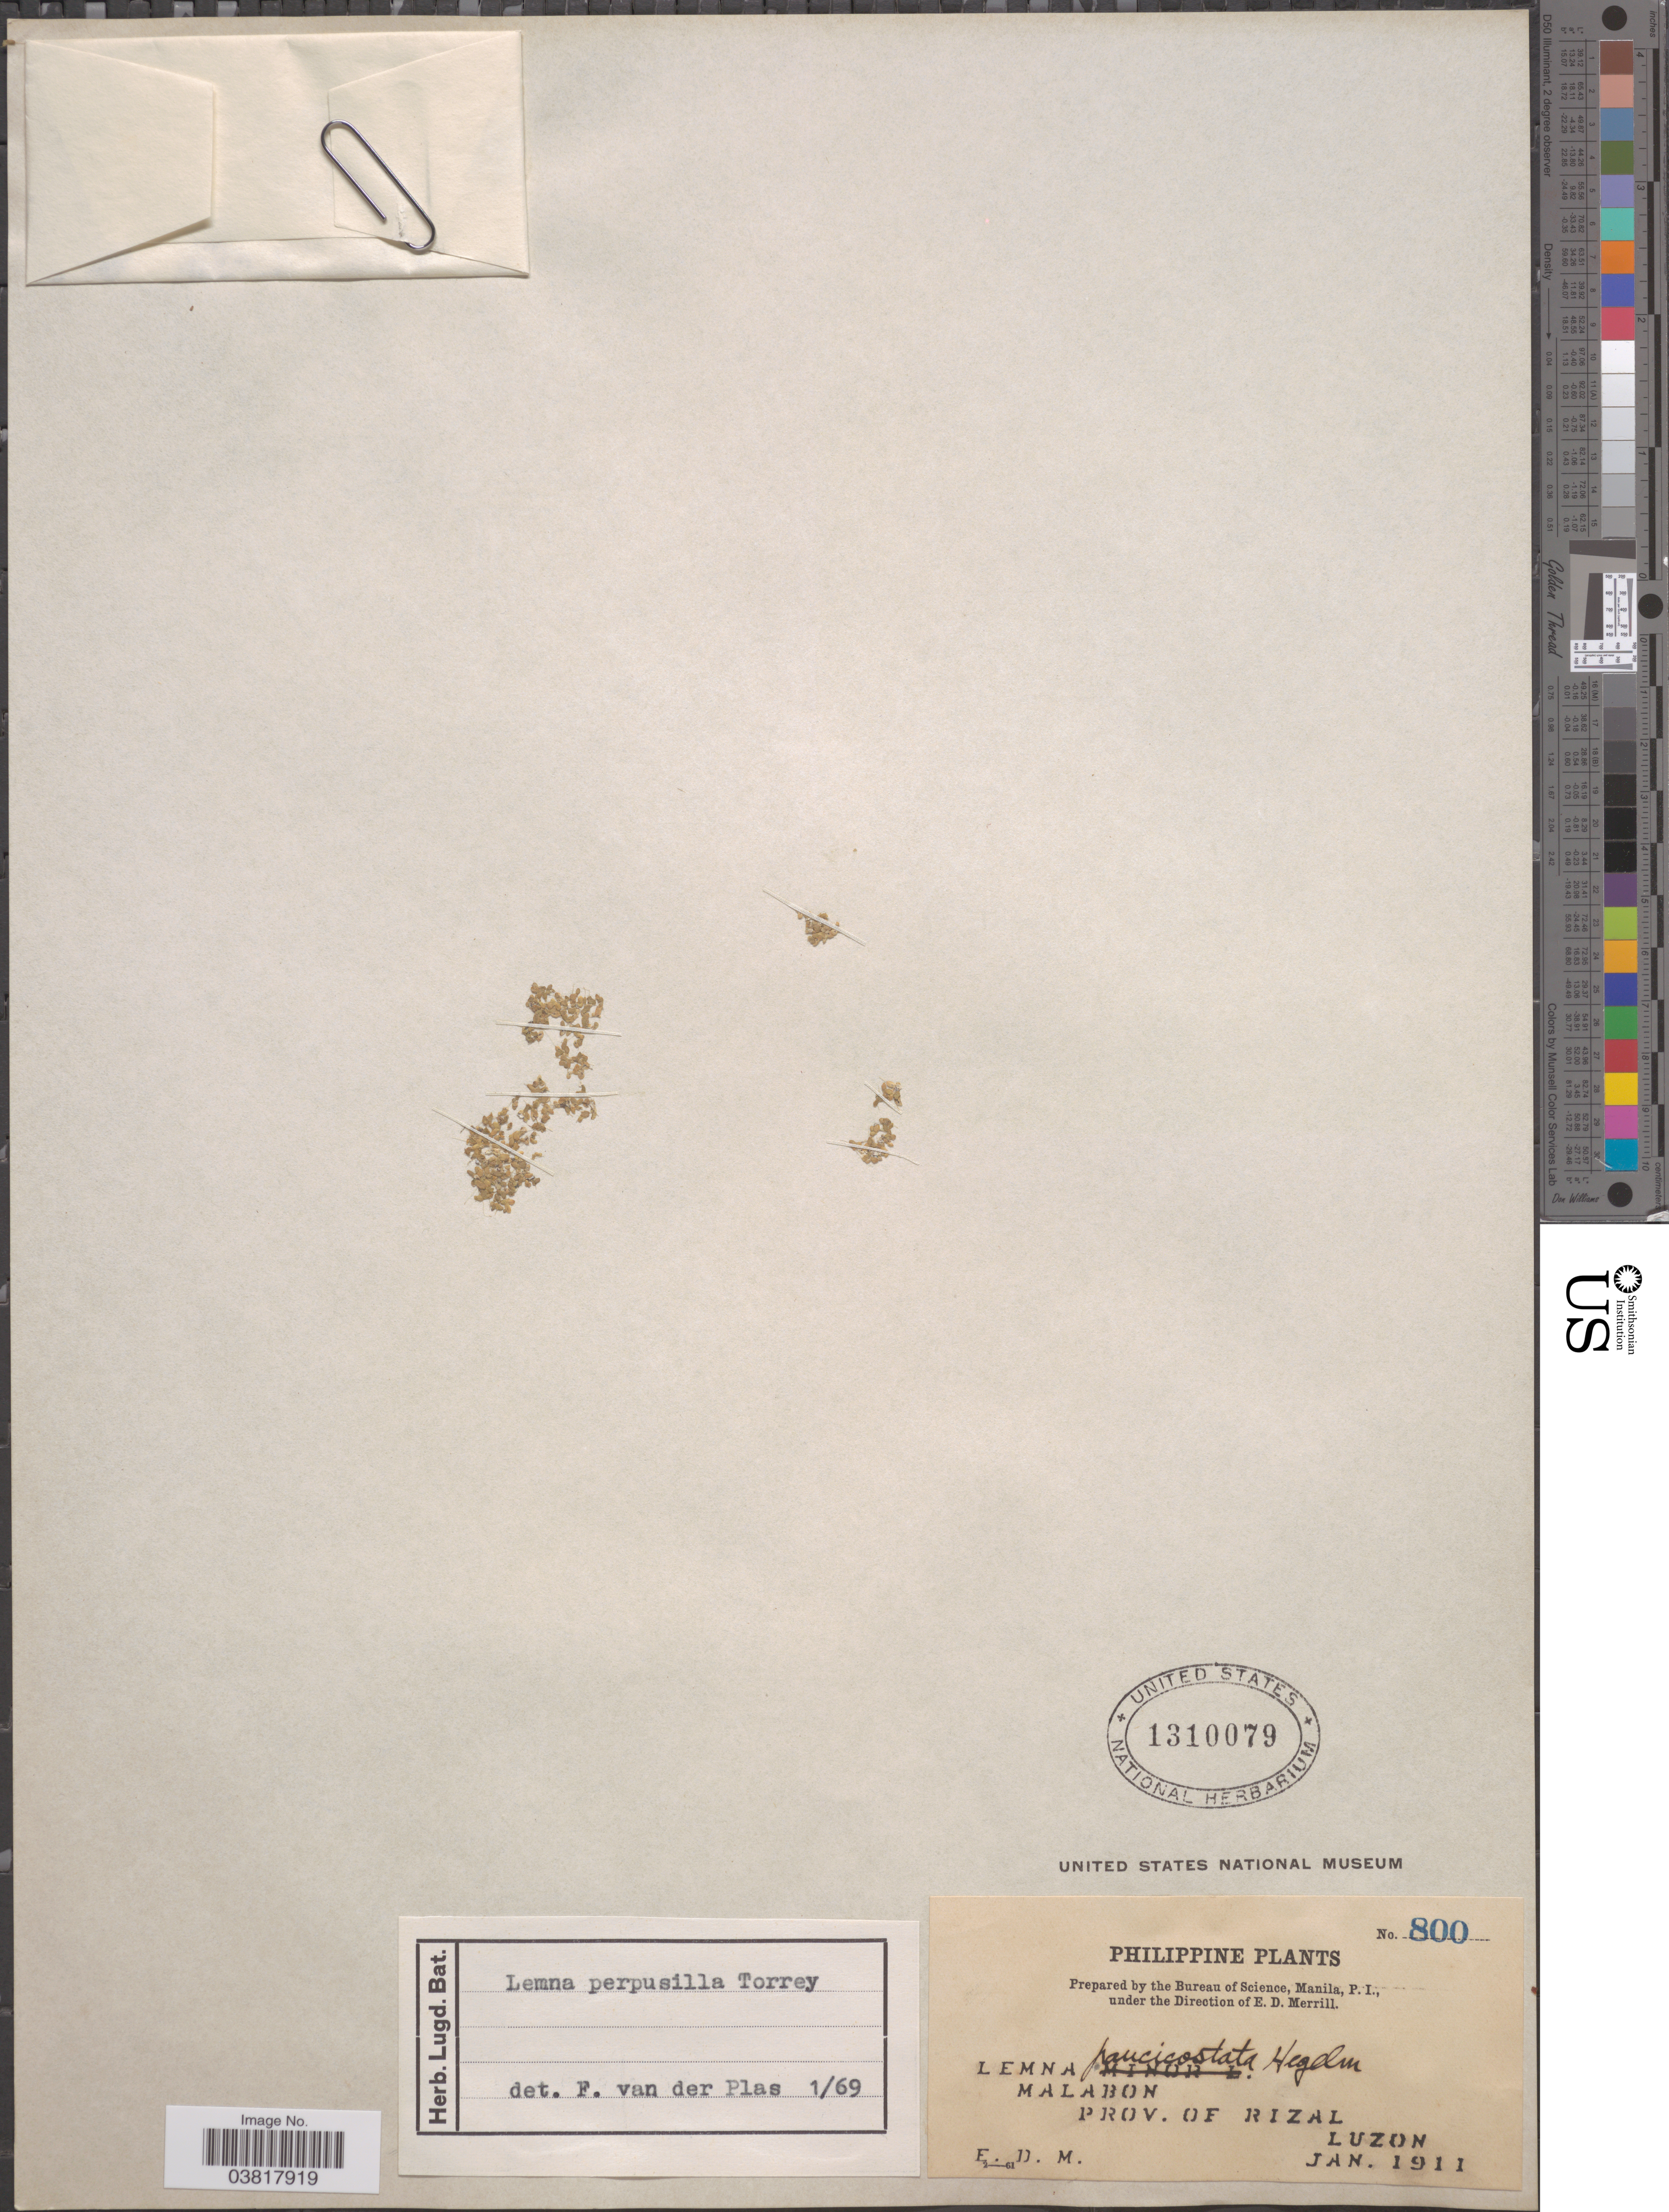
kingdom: Plantae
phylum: Tracheophyta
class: Liliopsida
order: Alismatales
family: Araceae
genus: Lemna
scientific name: Lemna perpusilla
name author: Torr.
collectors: E. D. Merrill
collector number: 800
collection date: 1911-01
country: Philippines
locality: Malabon. Prov. of Rizal. Luzon.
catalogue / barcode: US 1310079